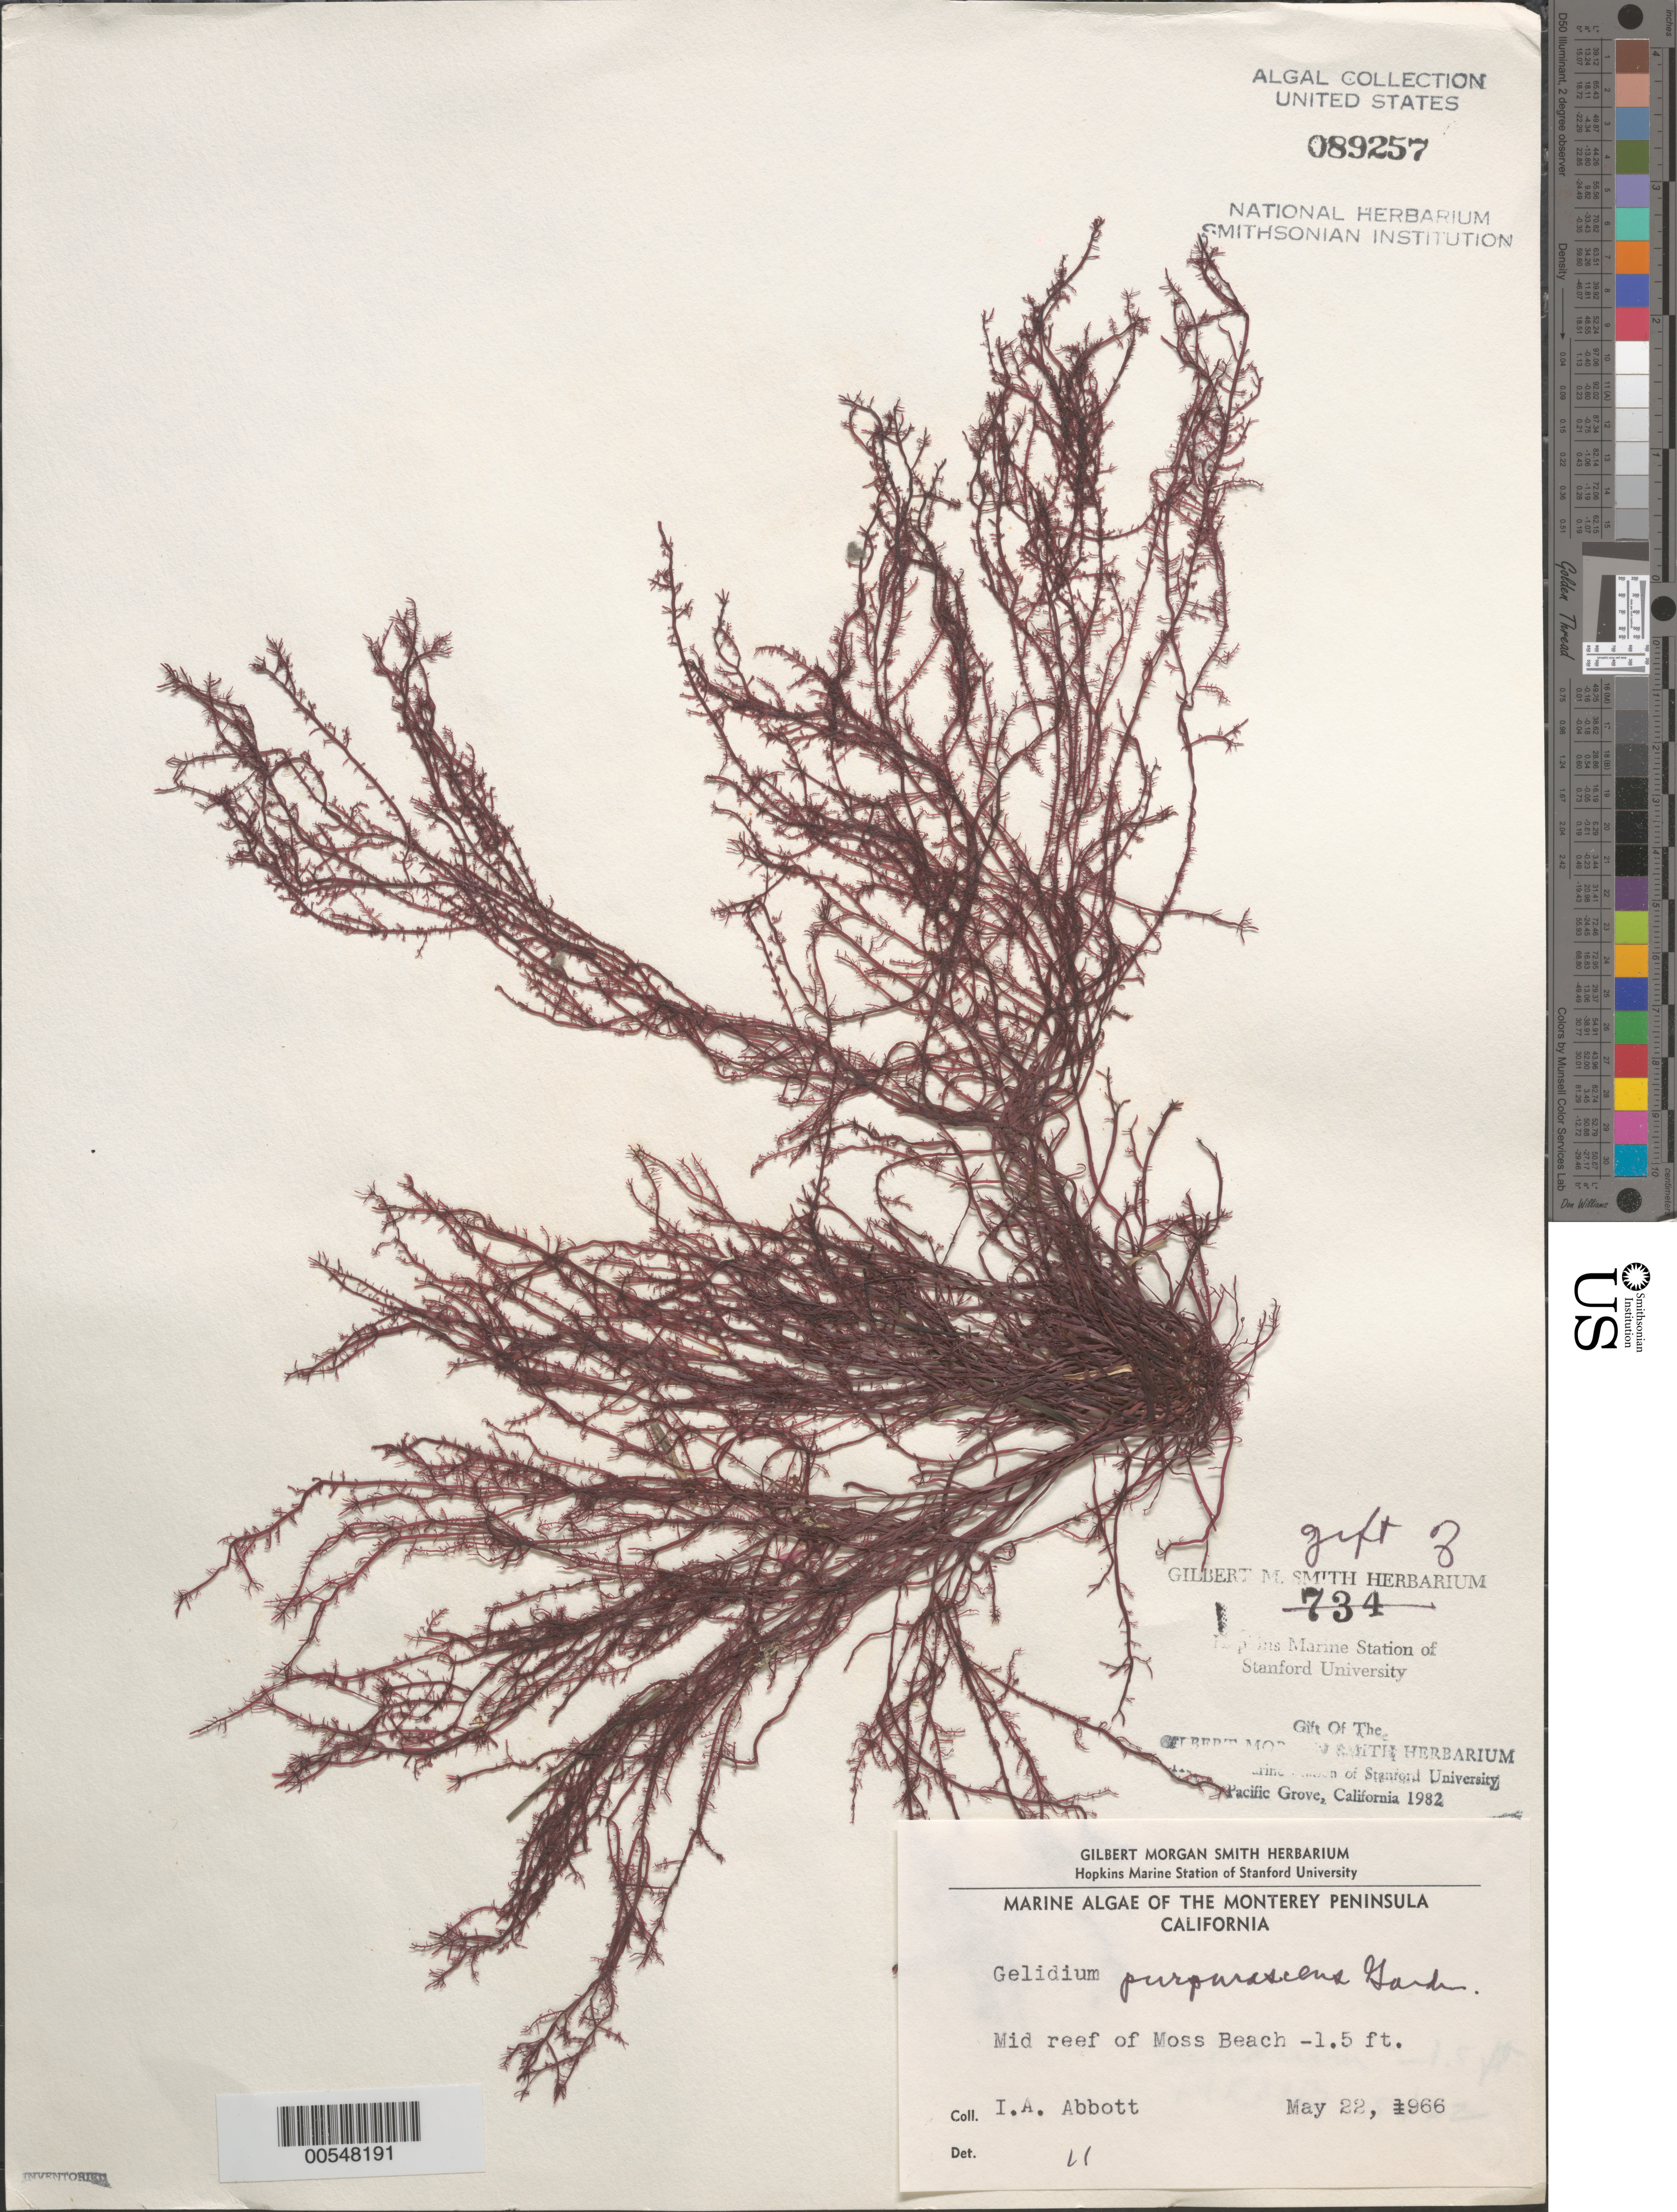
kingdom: Plantae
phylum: Rhodophyta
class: Florideophyceae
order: Gelidiales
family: Gelidiaceae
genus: Gelidium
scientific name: Gelidium purpurascens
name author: N.L. Gardner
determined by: Abbott, Isabella A.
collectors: I. A. Abbott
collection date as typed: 22 May 1966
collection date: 1966-05-22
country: United States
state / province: California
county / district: Monterey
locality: Middle Reef of Moss Beach, Monterey Peninsula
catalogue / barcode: US 89257